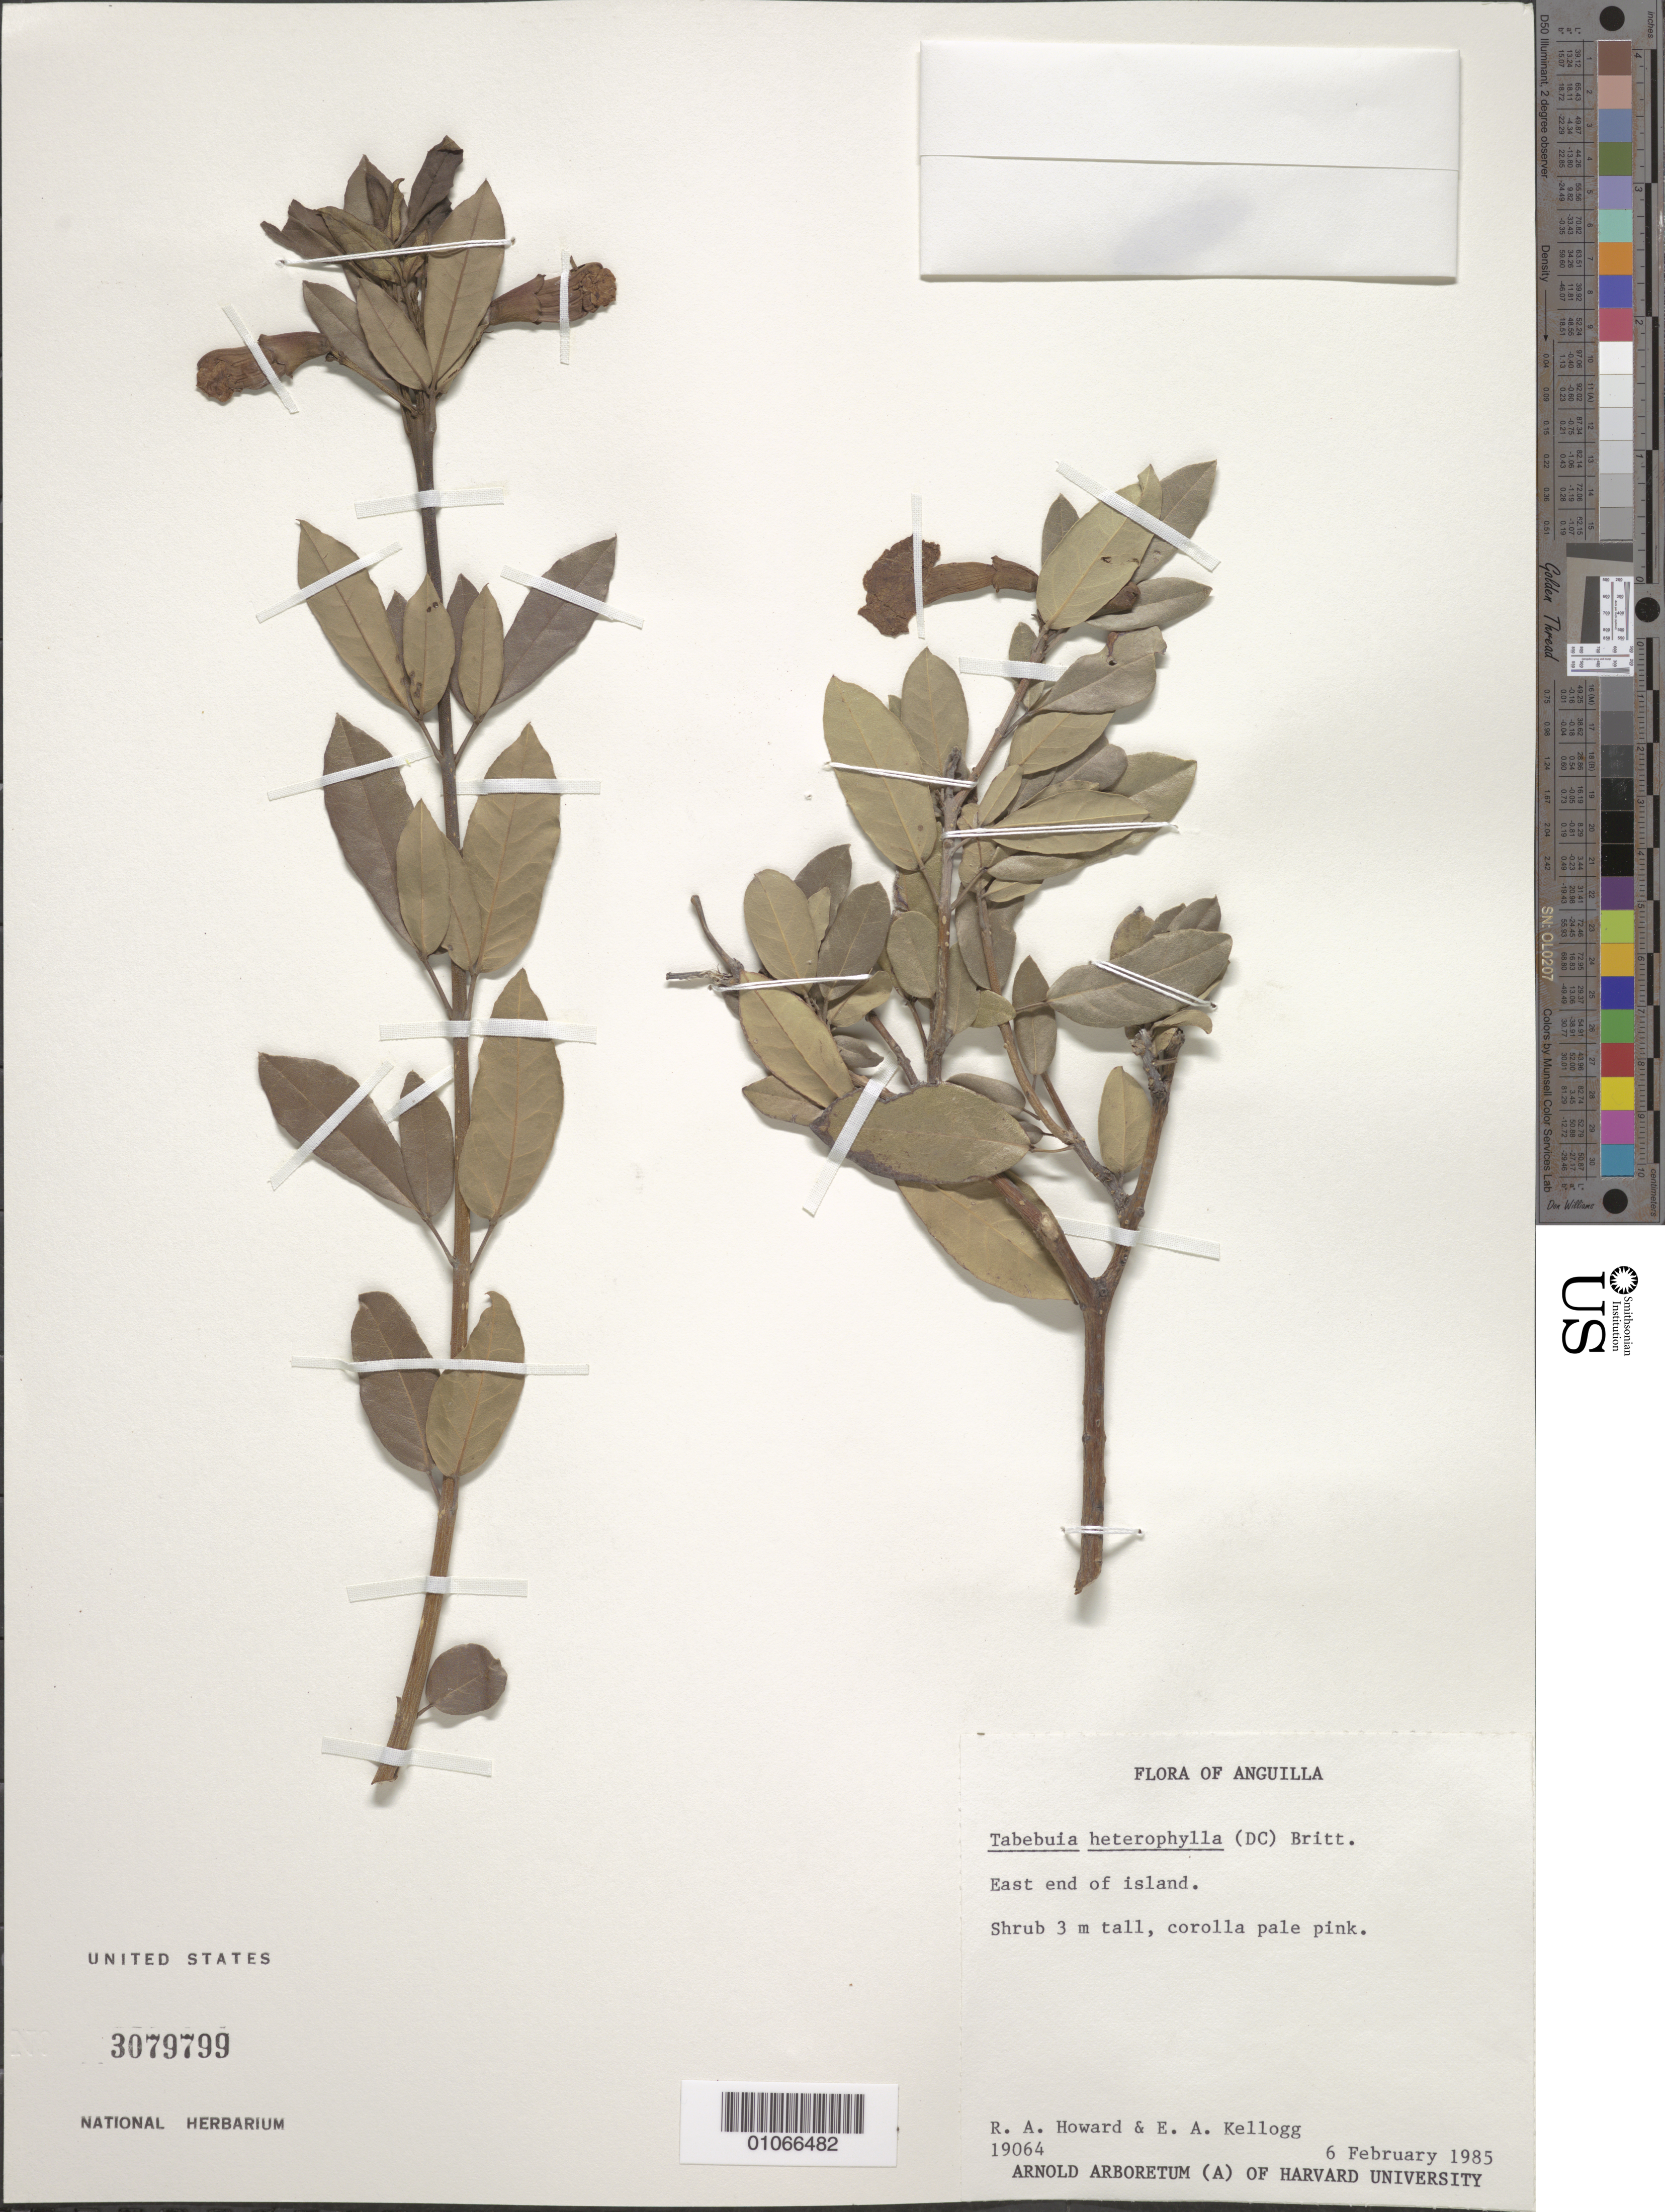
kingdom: Plantae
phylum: Tracheophyta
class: Magnoliopsida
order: Lamiales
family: Bignoniaceae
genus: Tabebuia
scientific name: Tabebuia heterophylla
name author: (DC.) Britton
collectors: R. A. Howard & E. A. Kellogg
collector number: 19064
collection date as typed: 06 Feb 1985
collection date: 1985-02-06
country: Anguilla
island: Anguilla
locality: East end of island.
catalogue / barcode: US 3079799